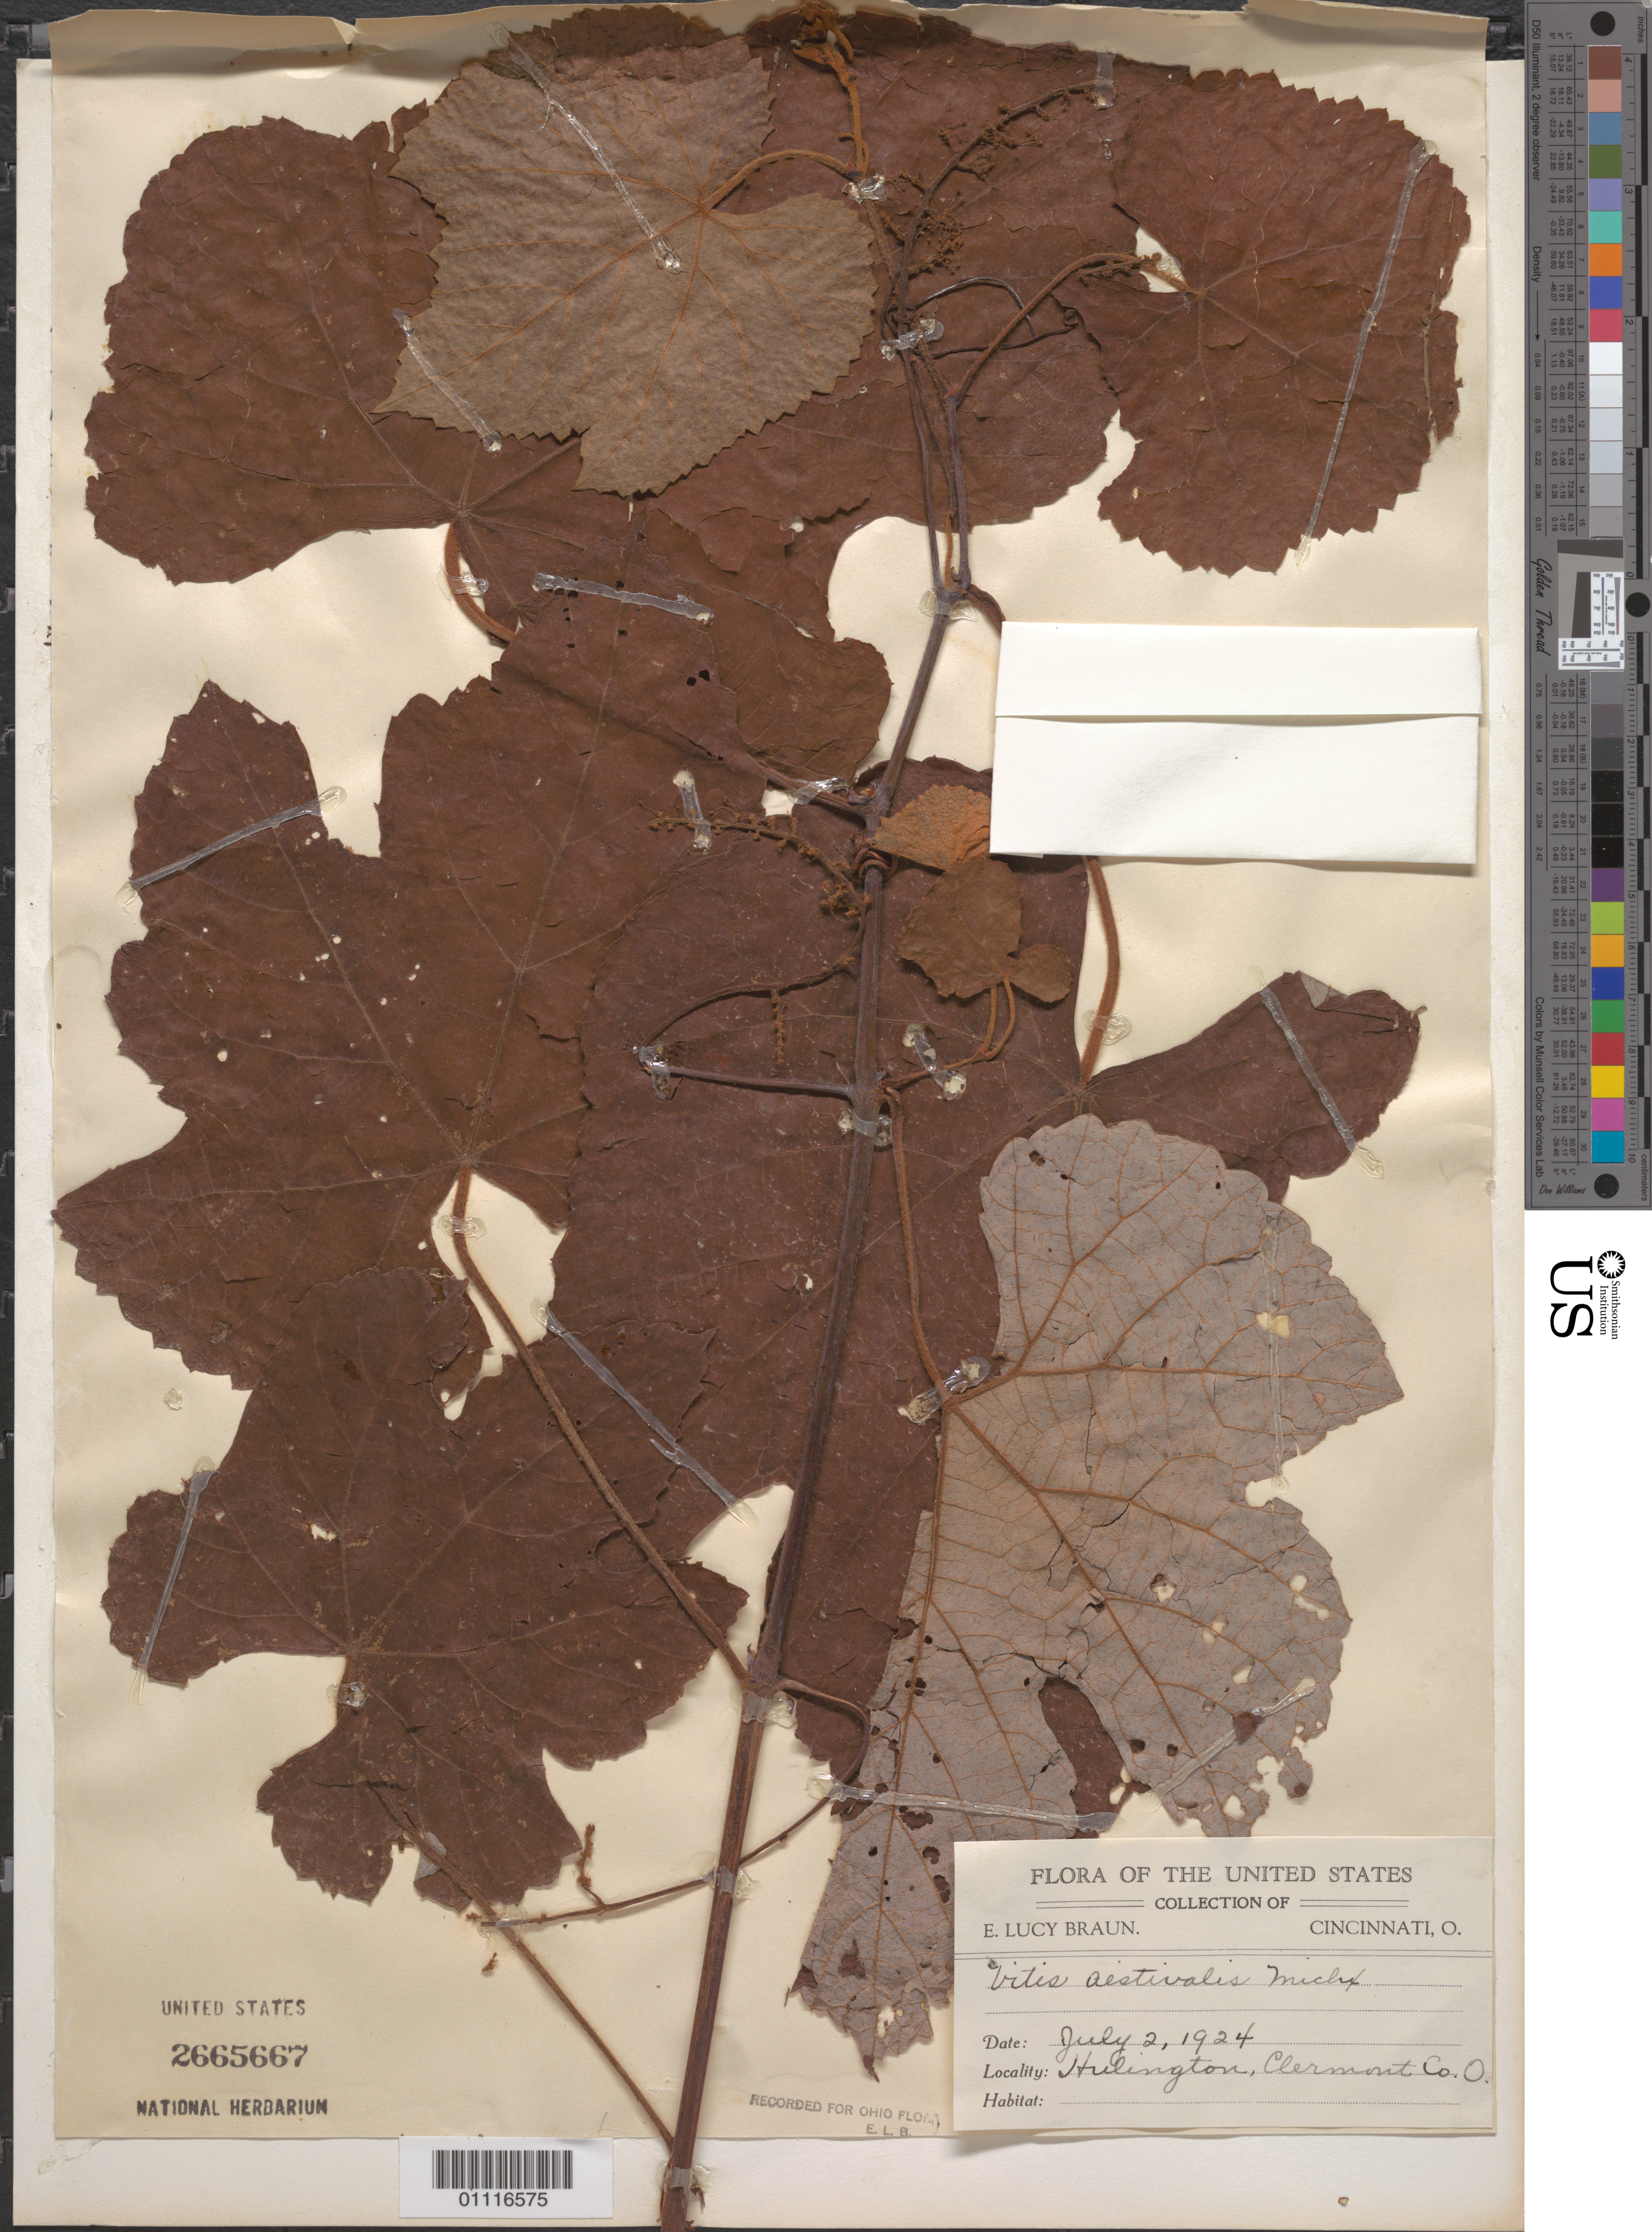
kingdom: Plantae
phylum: Tracheophyta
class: Magnoliopsida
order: Vitales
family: Vitaceae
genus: Vitis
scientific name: Vitis aestivalis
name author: Michx.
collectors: E. L. Braun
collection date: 1924-07-02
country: United States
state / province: Ohio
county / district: Clermont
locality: Hulington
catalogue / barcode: US 2665667